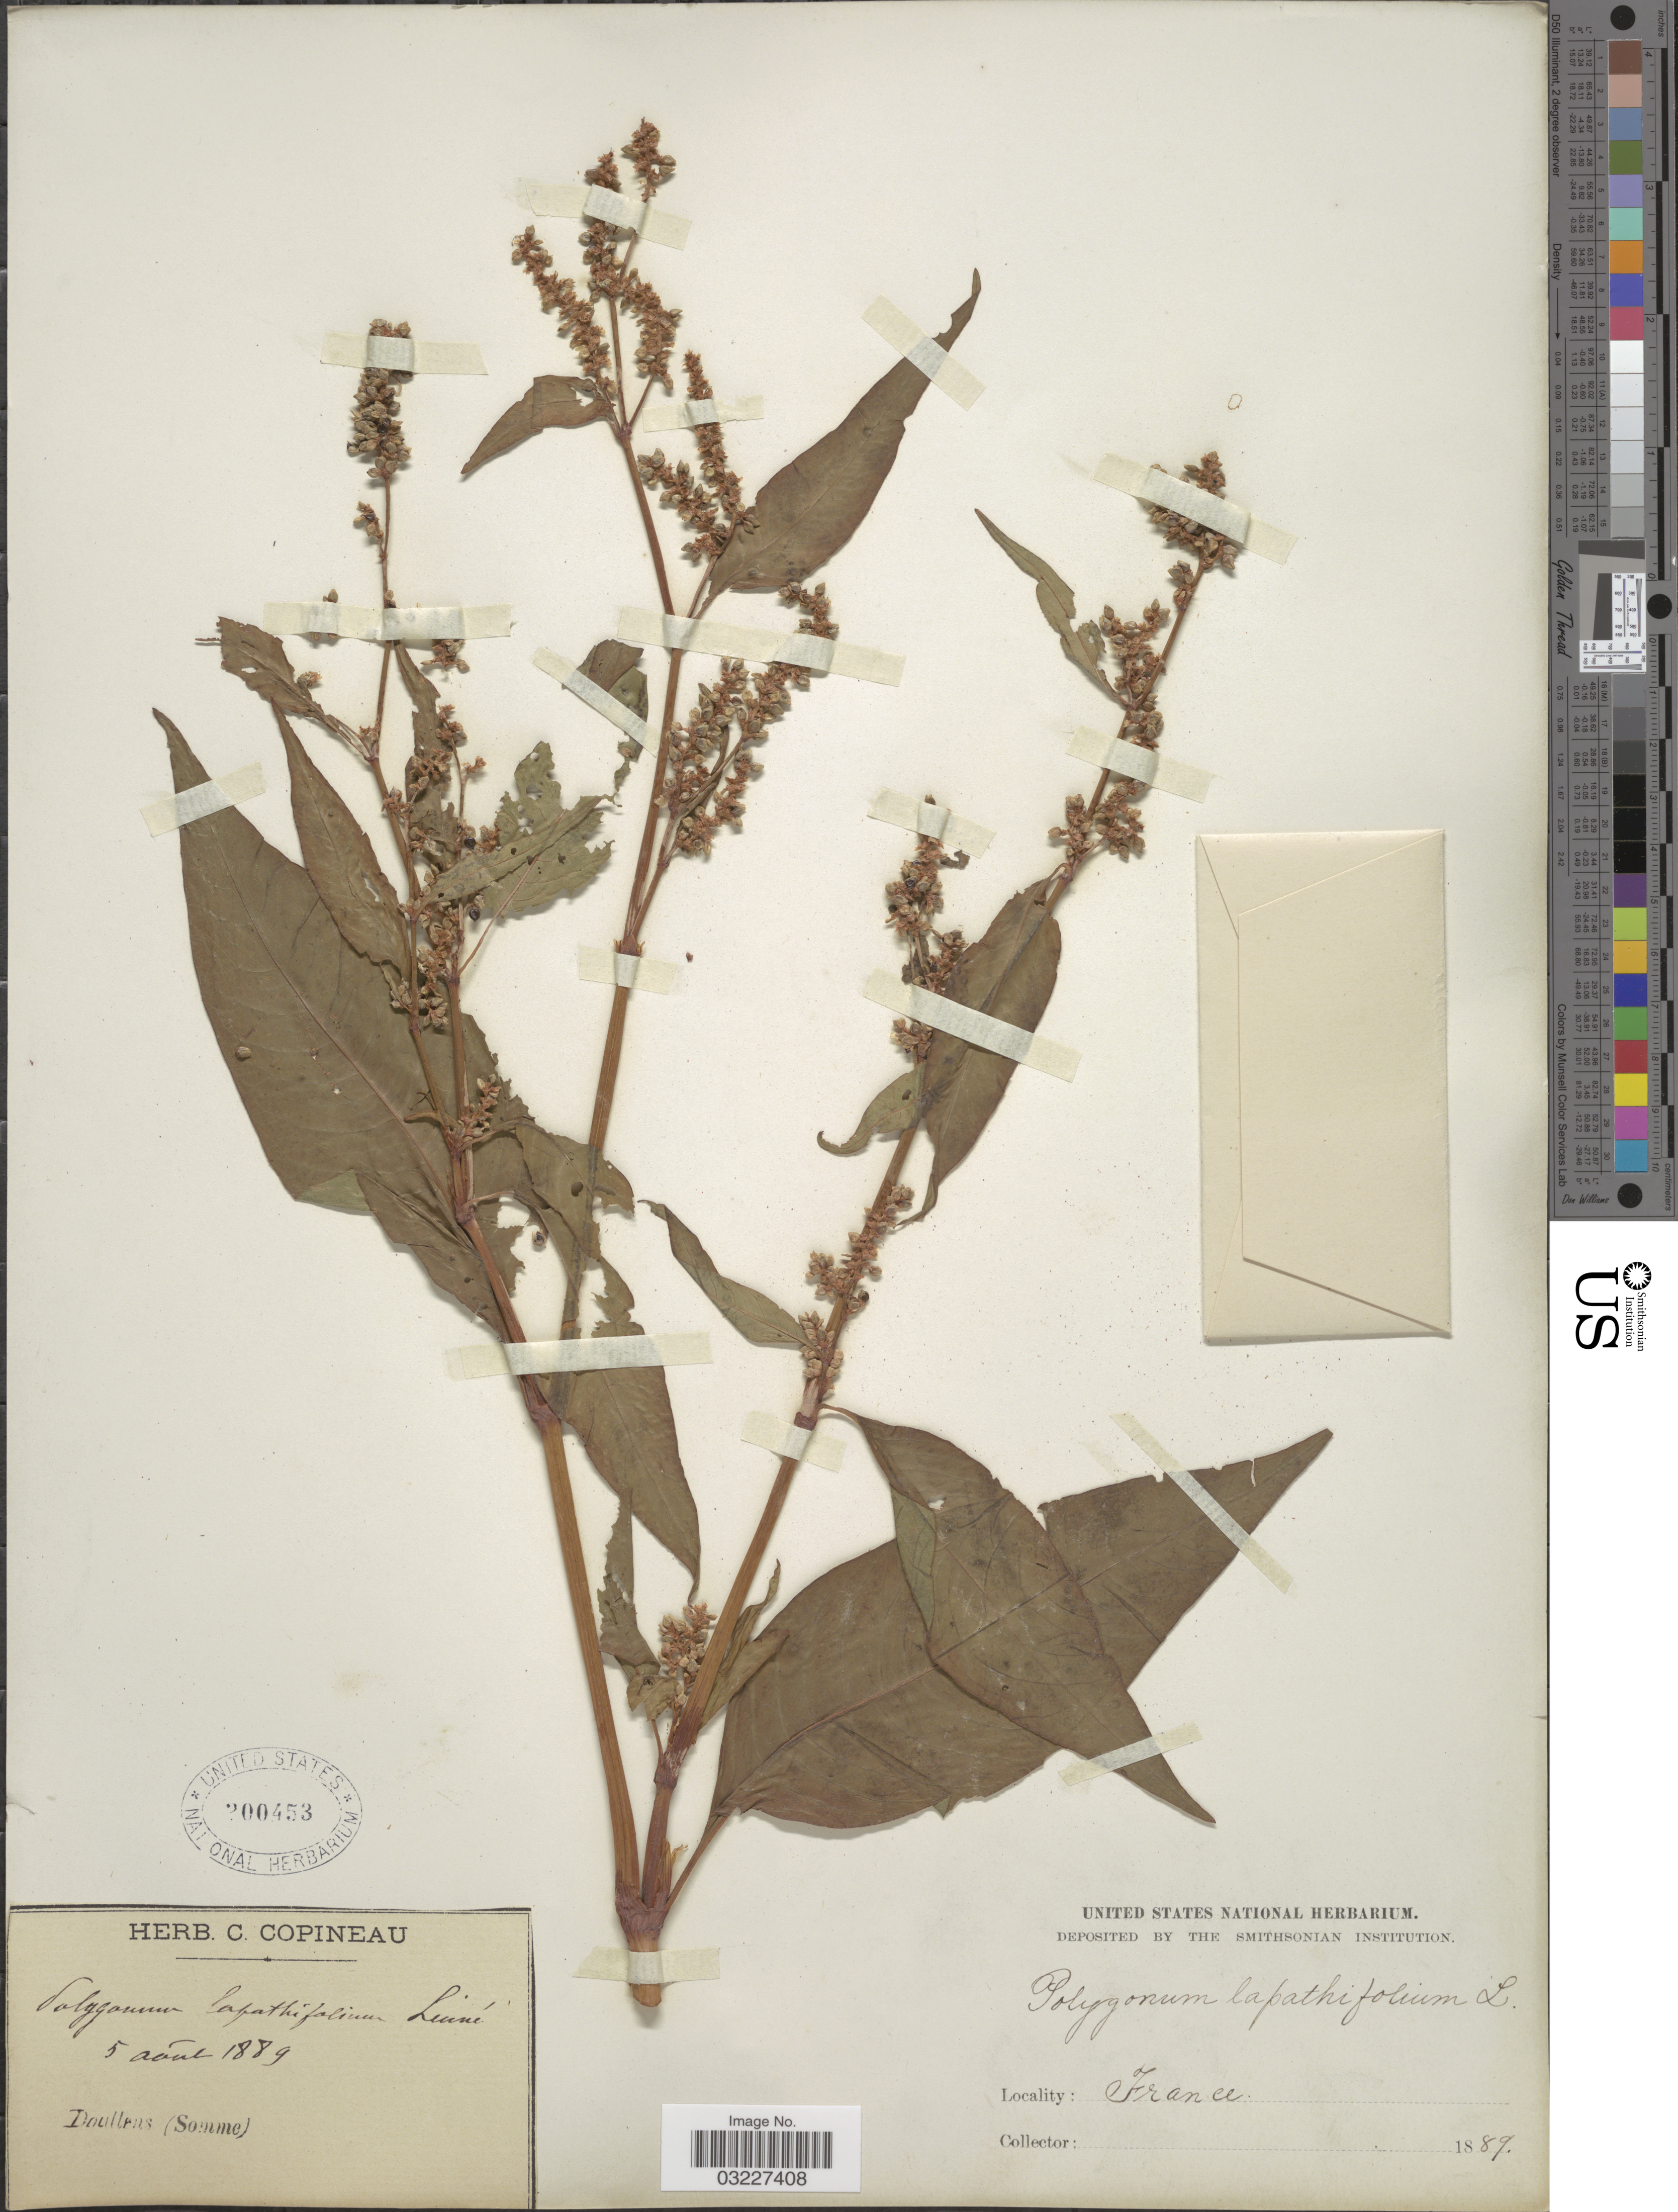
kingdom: Plantae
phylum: Tracheophyta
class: Magnoliopsida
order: Caryophyllales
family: Polygonaceae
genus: Polygonum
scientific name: Polygonum lapathifolium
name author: L.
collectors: ex herb. C. Copineau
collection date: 1889-08-05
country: France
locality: Doullens (Somme).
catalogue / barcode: US 200453